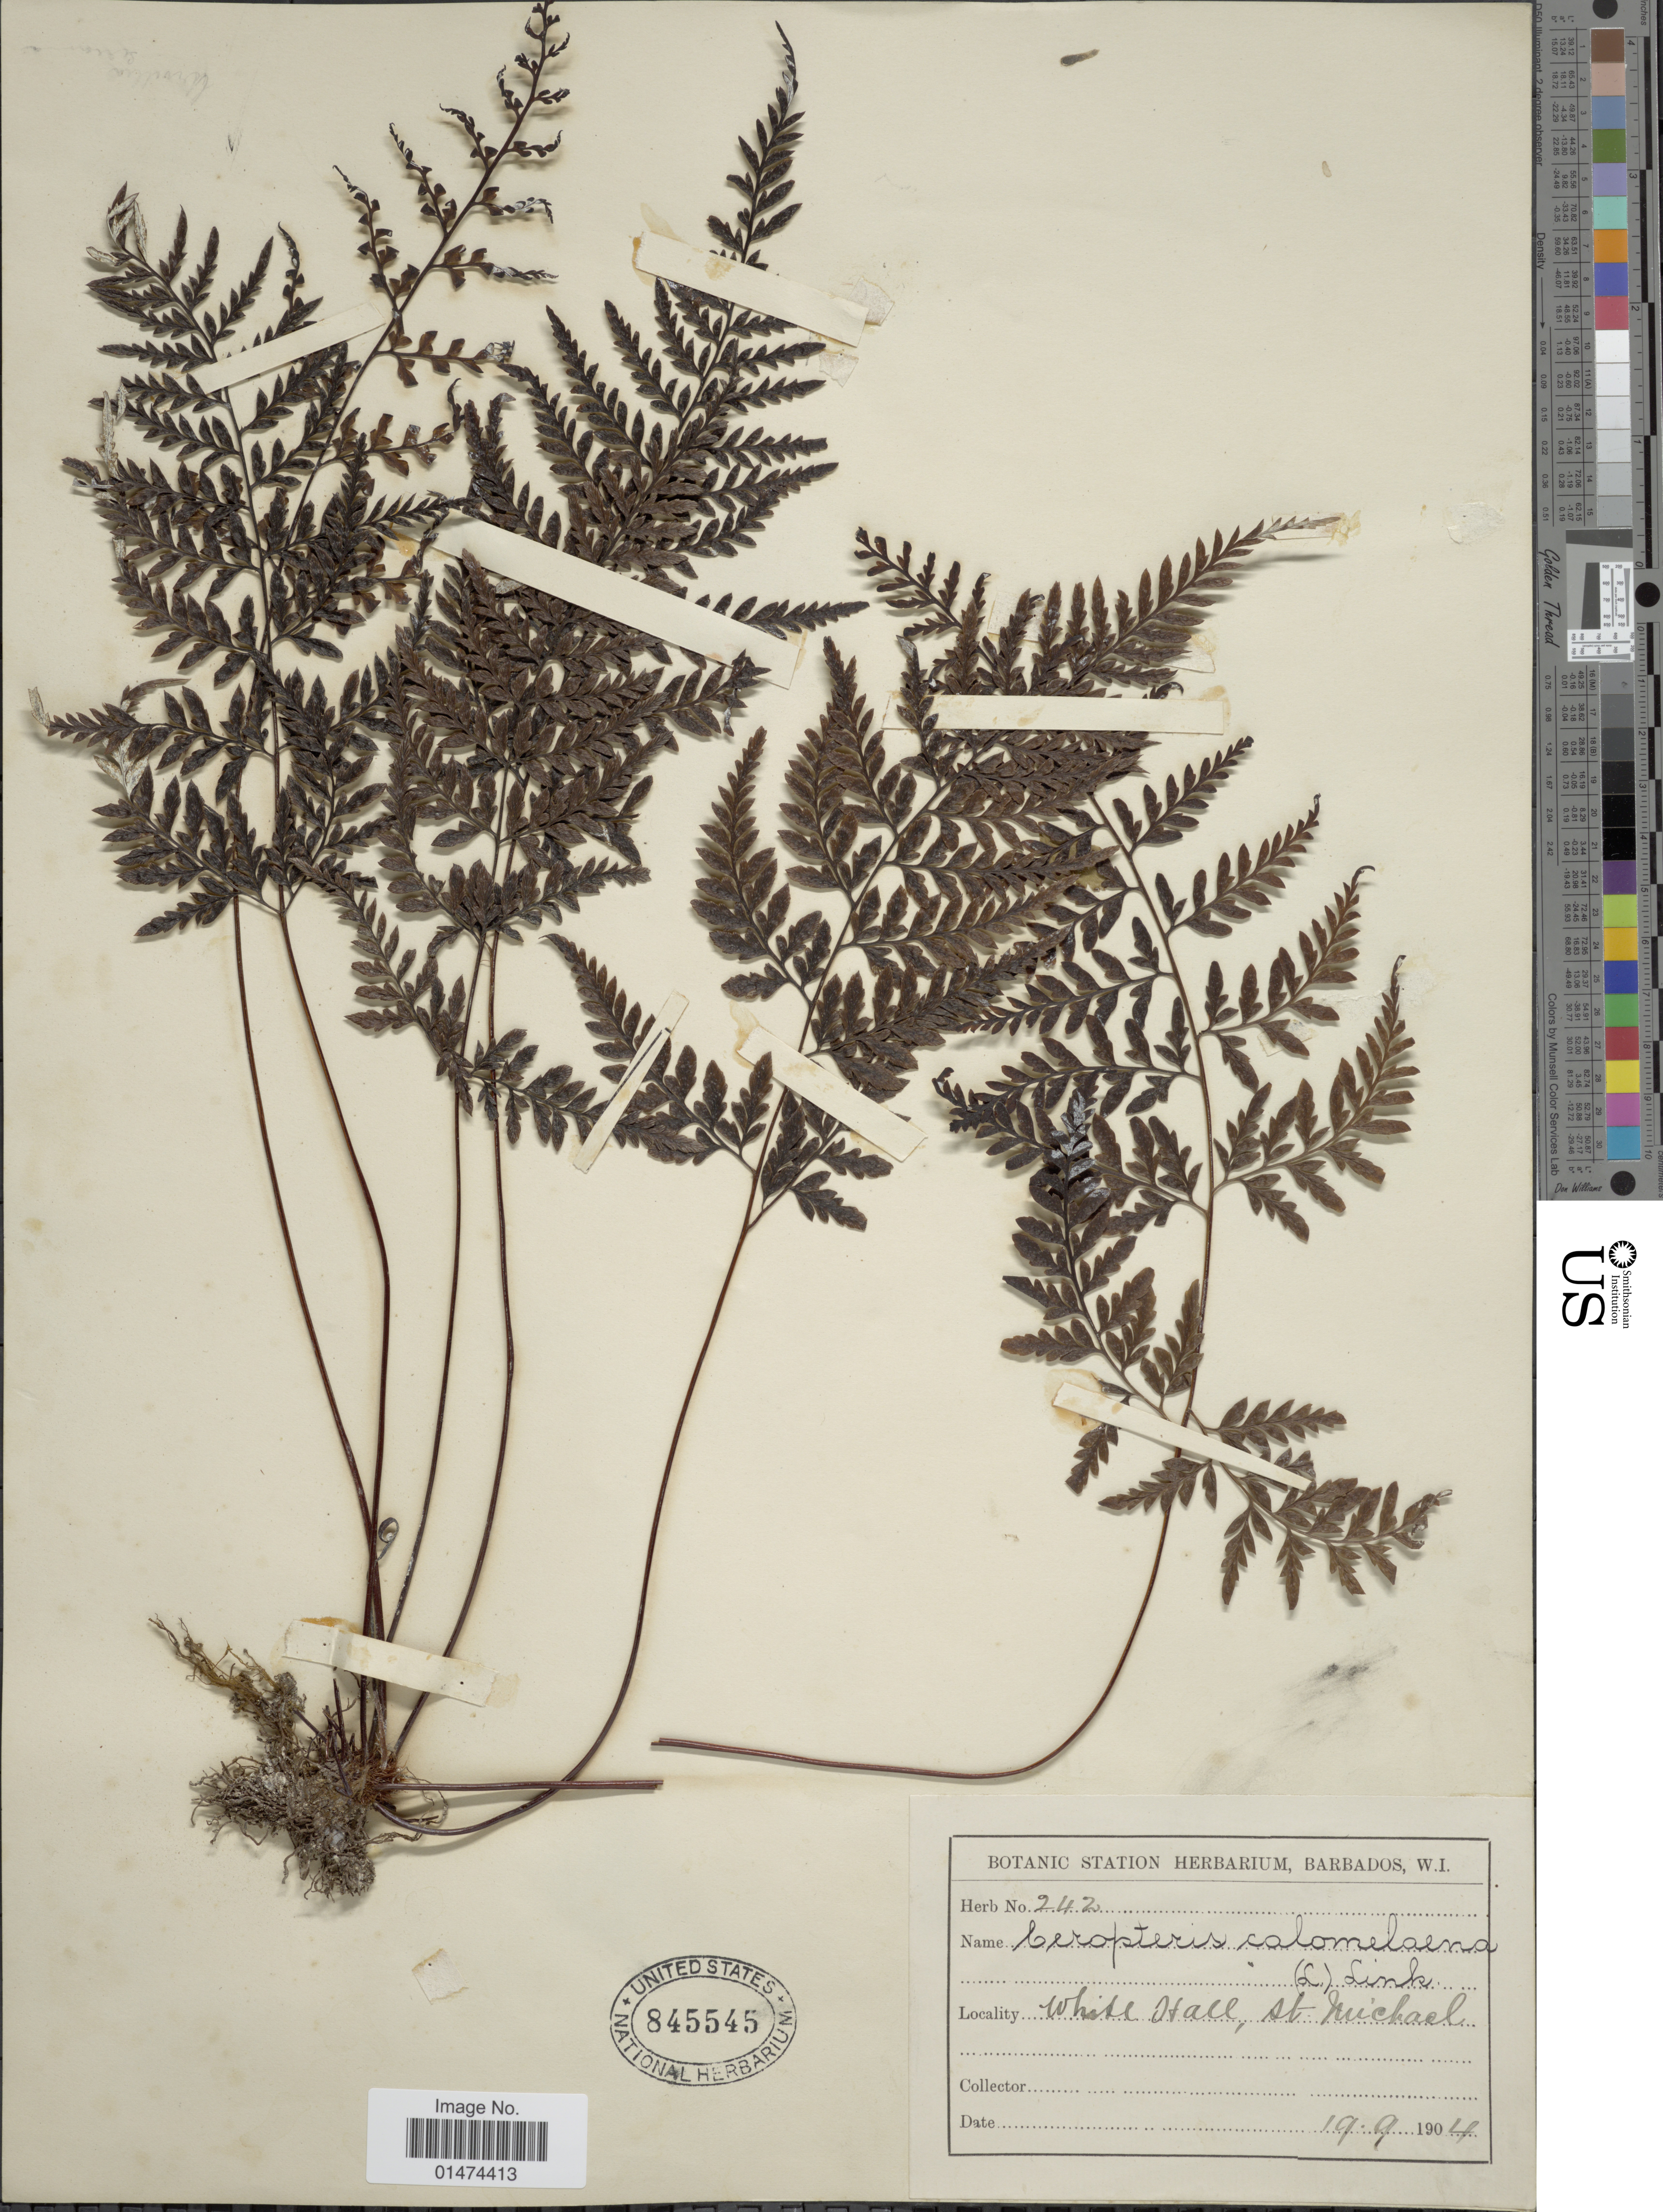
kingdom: Plantae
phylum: Tracheophyta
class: Polypodiopsida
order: Polypodiales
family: Pteridaceae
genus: Pityrogramma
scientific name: Pityrogramma calomelanos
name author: (L.) Link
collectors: ex herb. Bot. Sta. Barbados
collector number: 242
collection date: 1904-09-19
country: Barbados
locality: White Hall, St. Michael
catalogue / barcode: US 845545